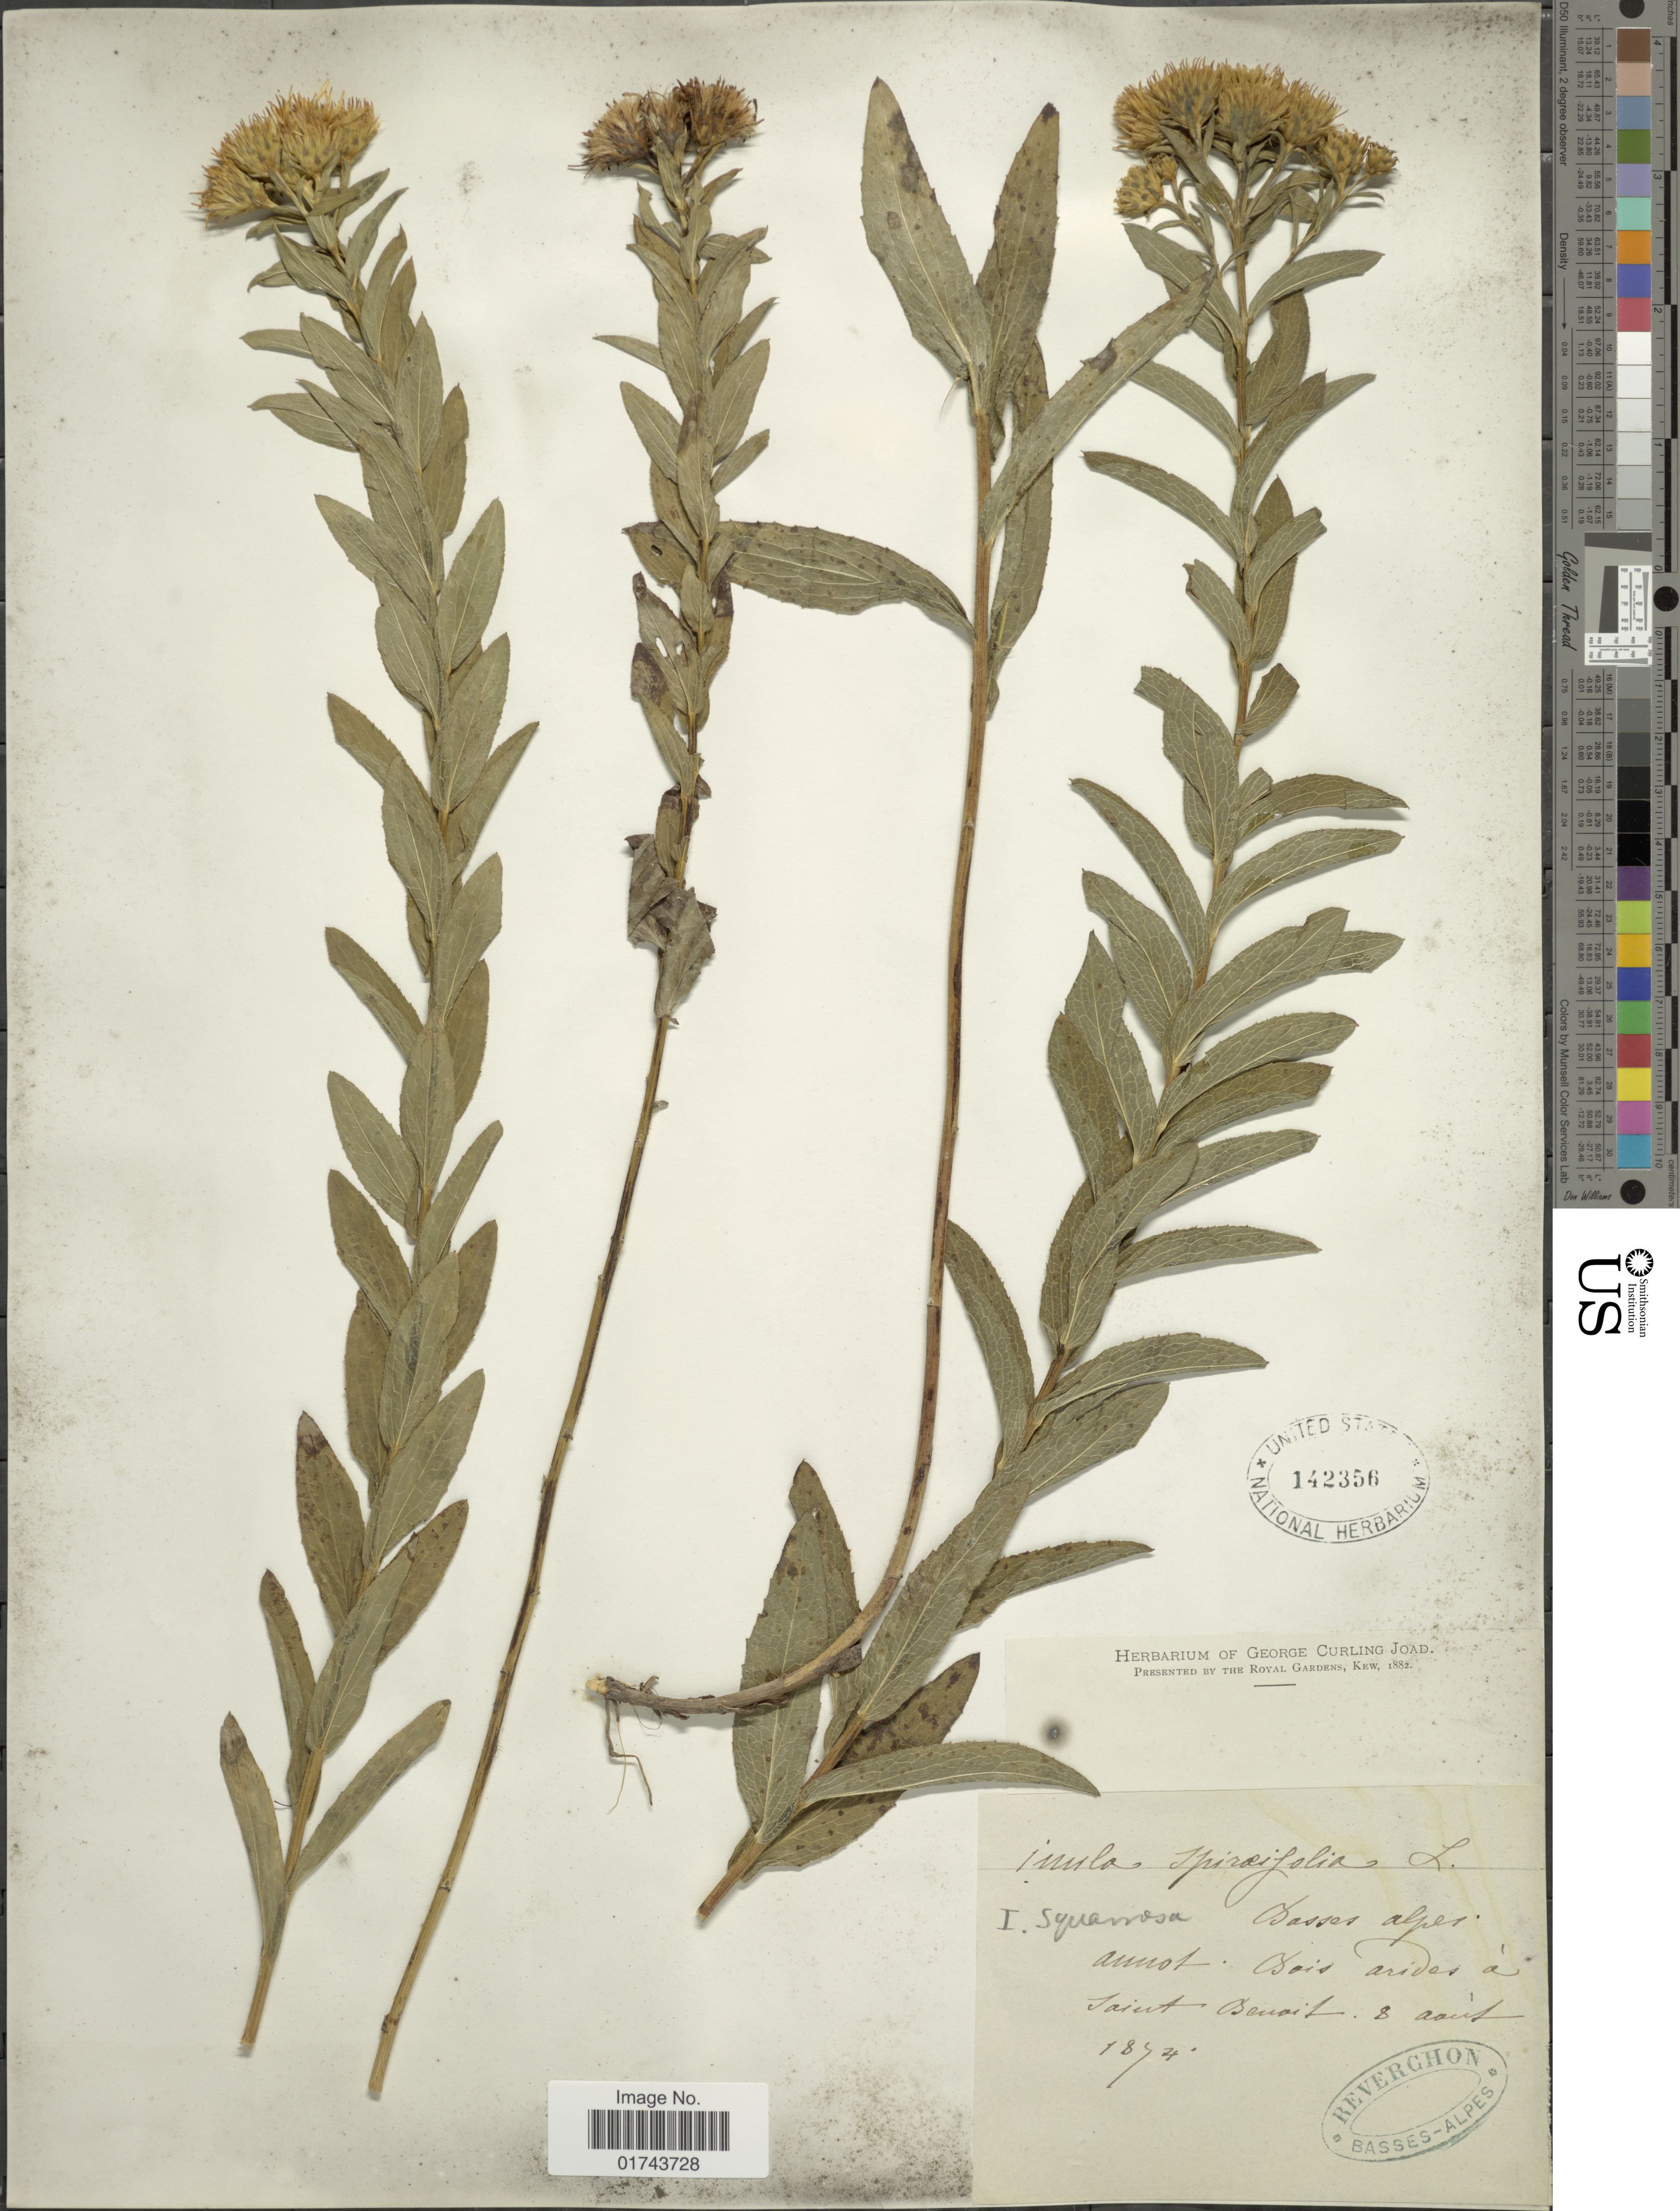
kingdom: Plantae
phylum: Tracheophyta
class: Magnoliopsida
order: Asterales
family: Asteraceae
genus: Inula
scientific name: Inula spiraeifolia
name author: L.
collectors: ex herb. George Curling Joad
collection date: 1874-08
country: France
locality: Bois arides a Jaiut Bouait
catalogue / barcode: US 142356